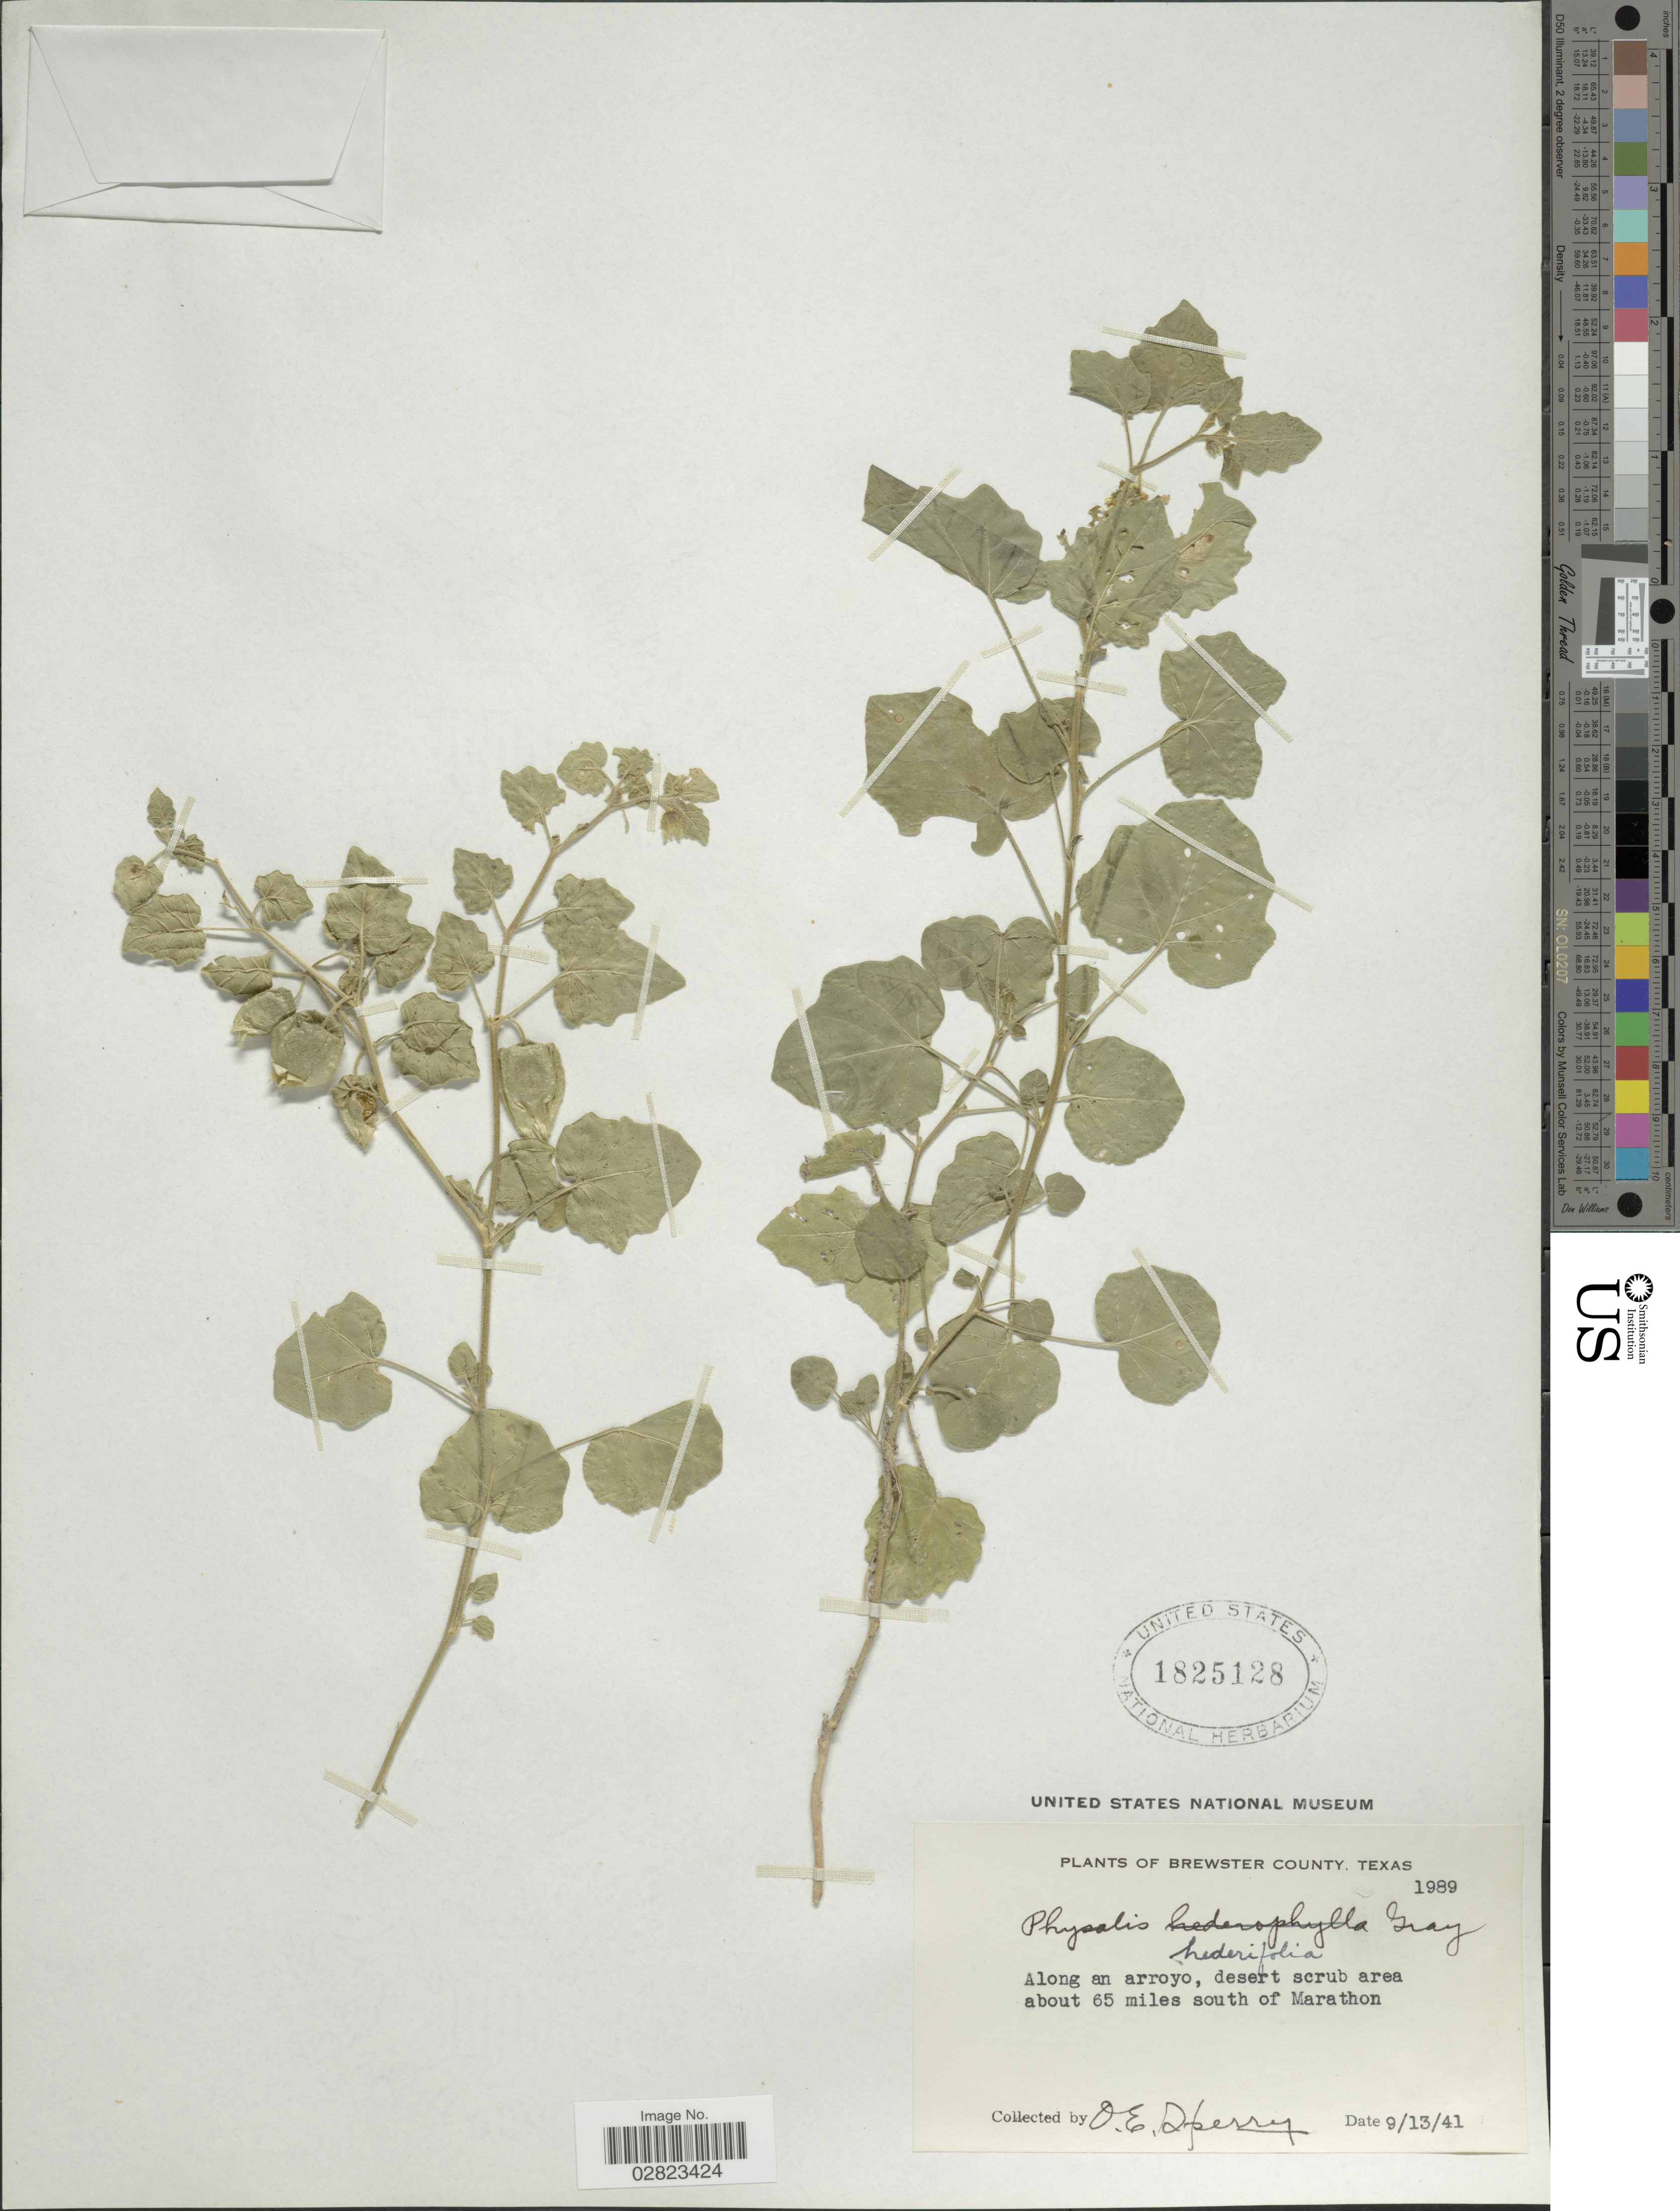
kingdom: Plantae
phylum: Tracheophyta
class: Magnoliopsida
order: Solanales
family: Solanaceae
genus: Physalis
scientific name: Physalis hederifolia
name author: A. Gray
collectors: O. E. Sperry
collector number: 1989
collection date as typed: Transcribed d/m/y: 13/9/41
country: United States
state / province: Texas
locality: Brewster County. Along an arroyo, desert scrub area about 65 miles south of Marathon.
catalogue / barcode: US 1825128